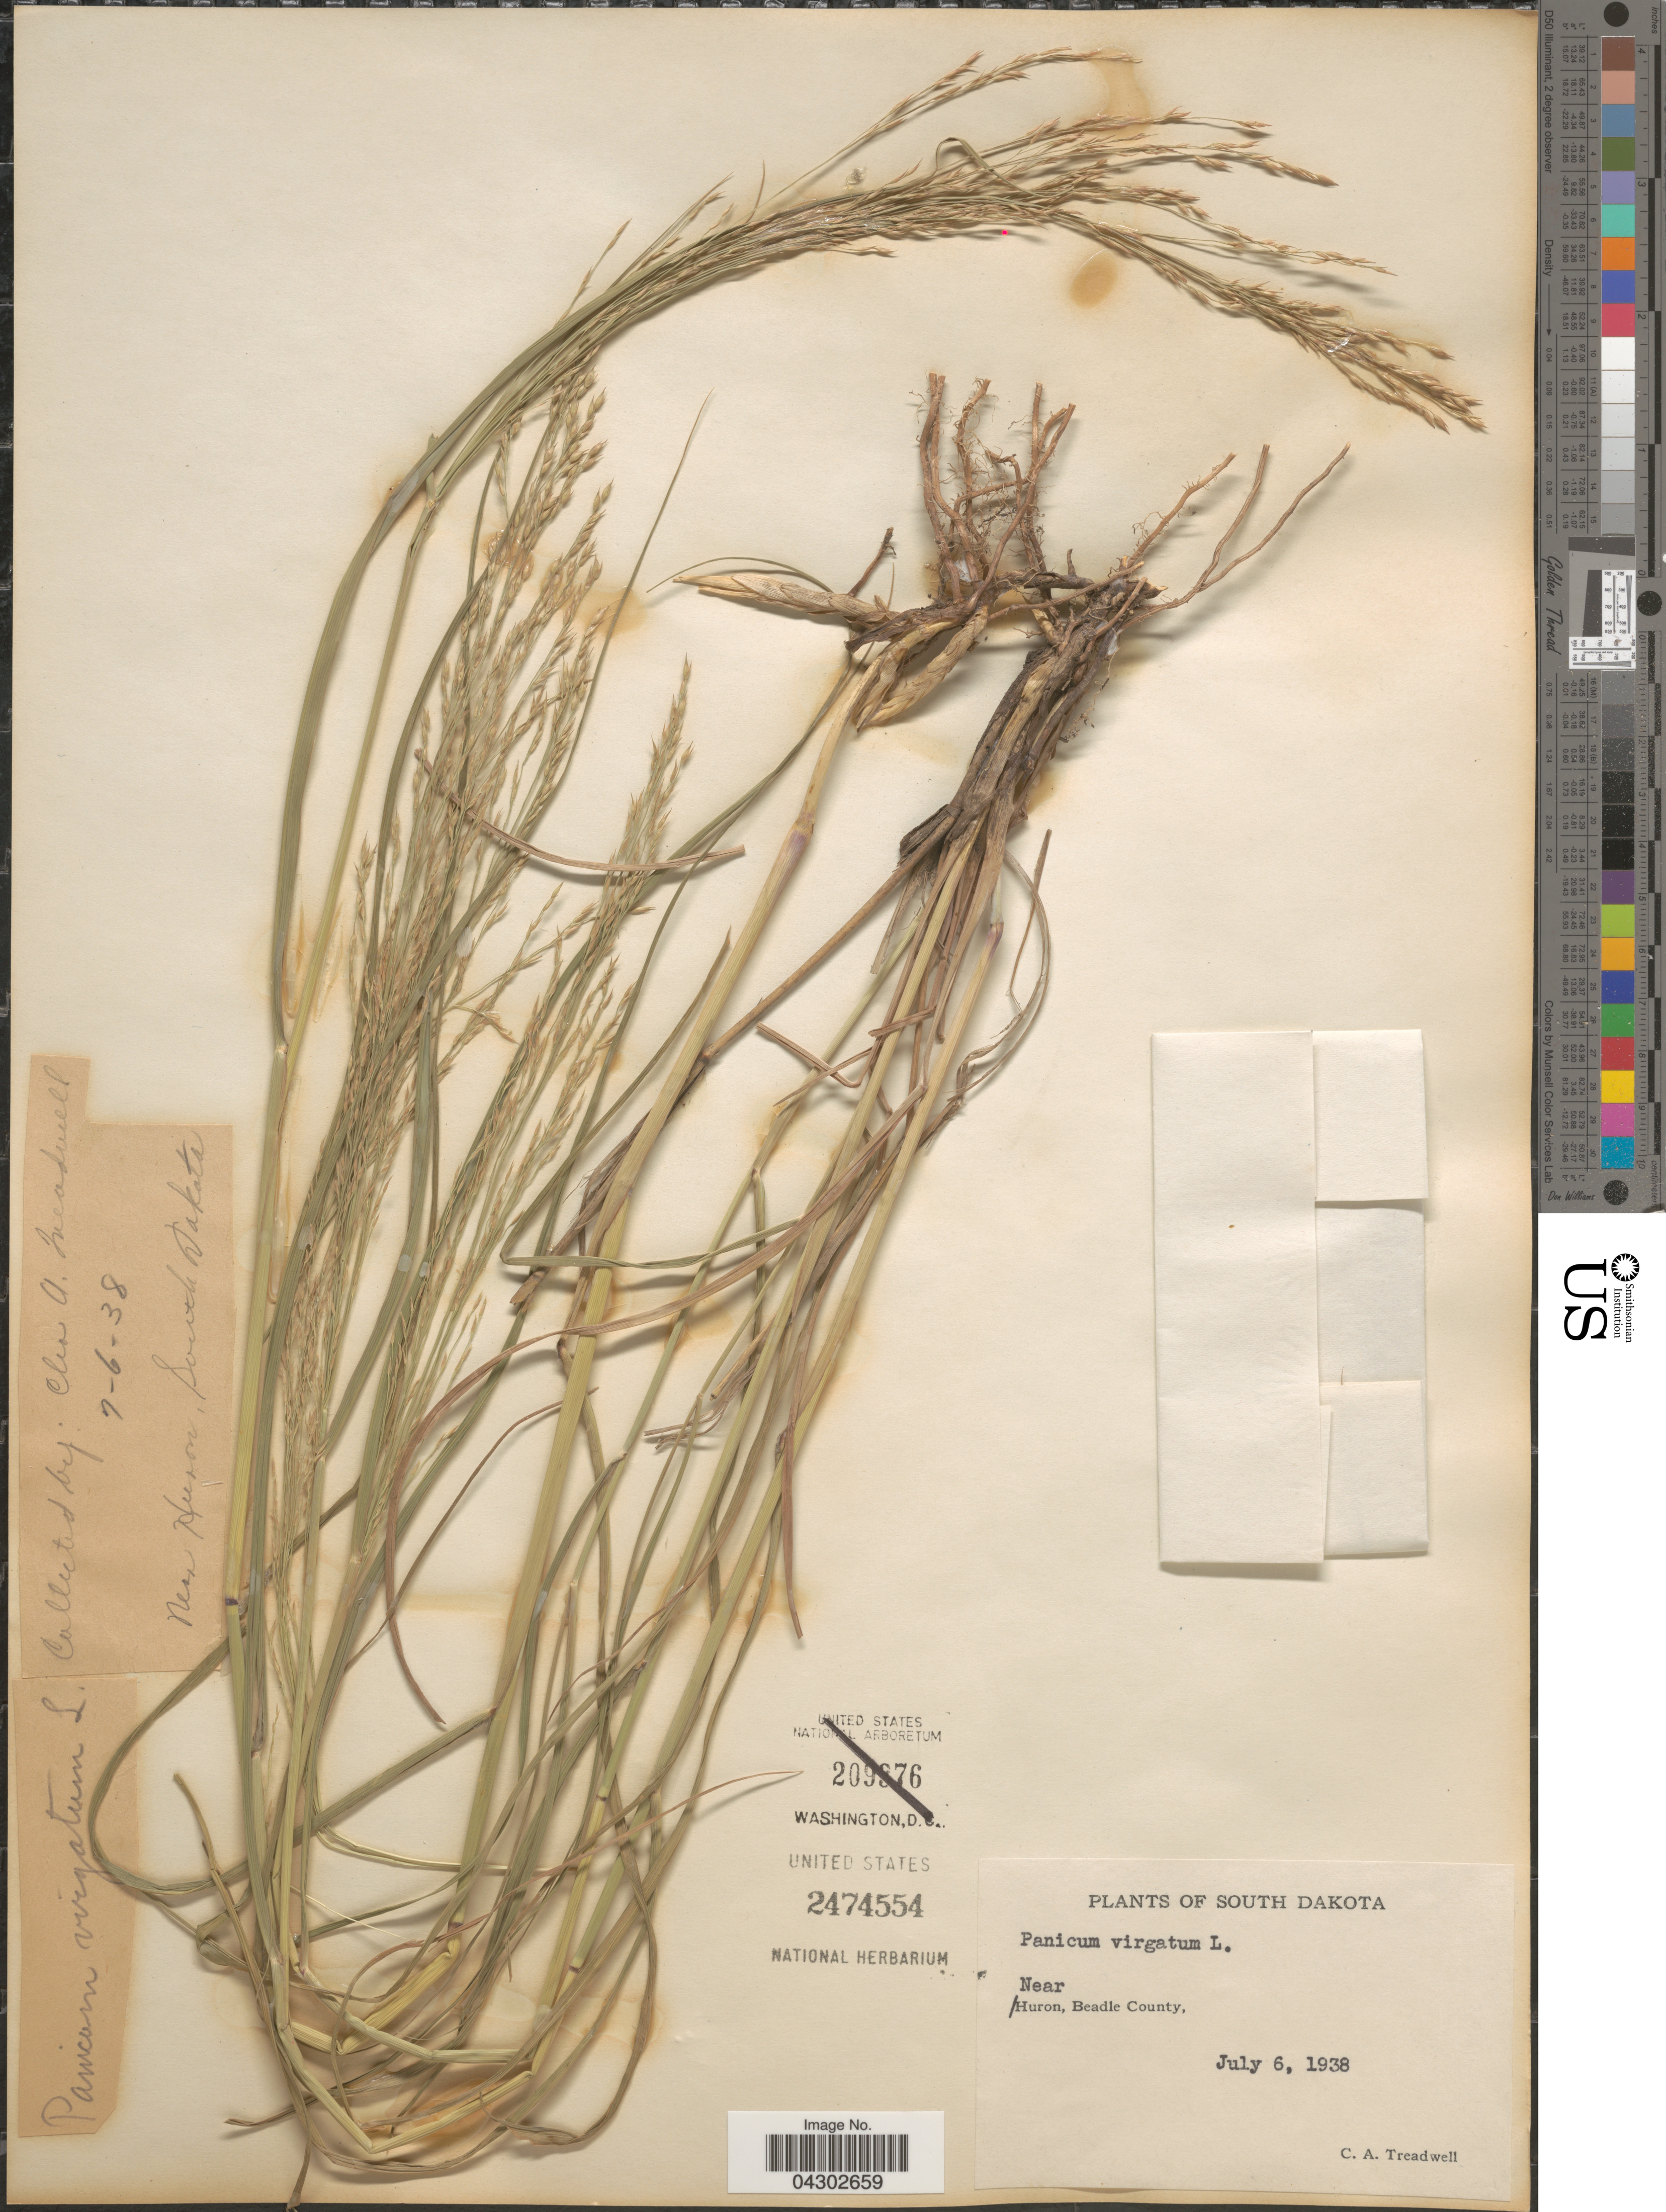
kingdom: Plantae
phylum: Tracheophyta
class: Liliopsida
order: Poales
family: Poaceae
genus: Panicum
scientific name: Panicum virgatum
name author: L.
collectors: C. Treadwell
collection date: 1938-07-06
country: United States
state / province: South Dakota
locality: Near Huron, Beadle County.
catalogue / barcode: US 2474554